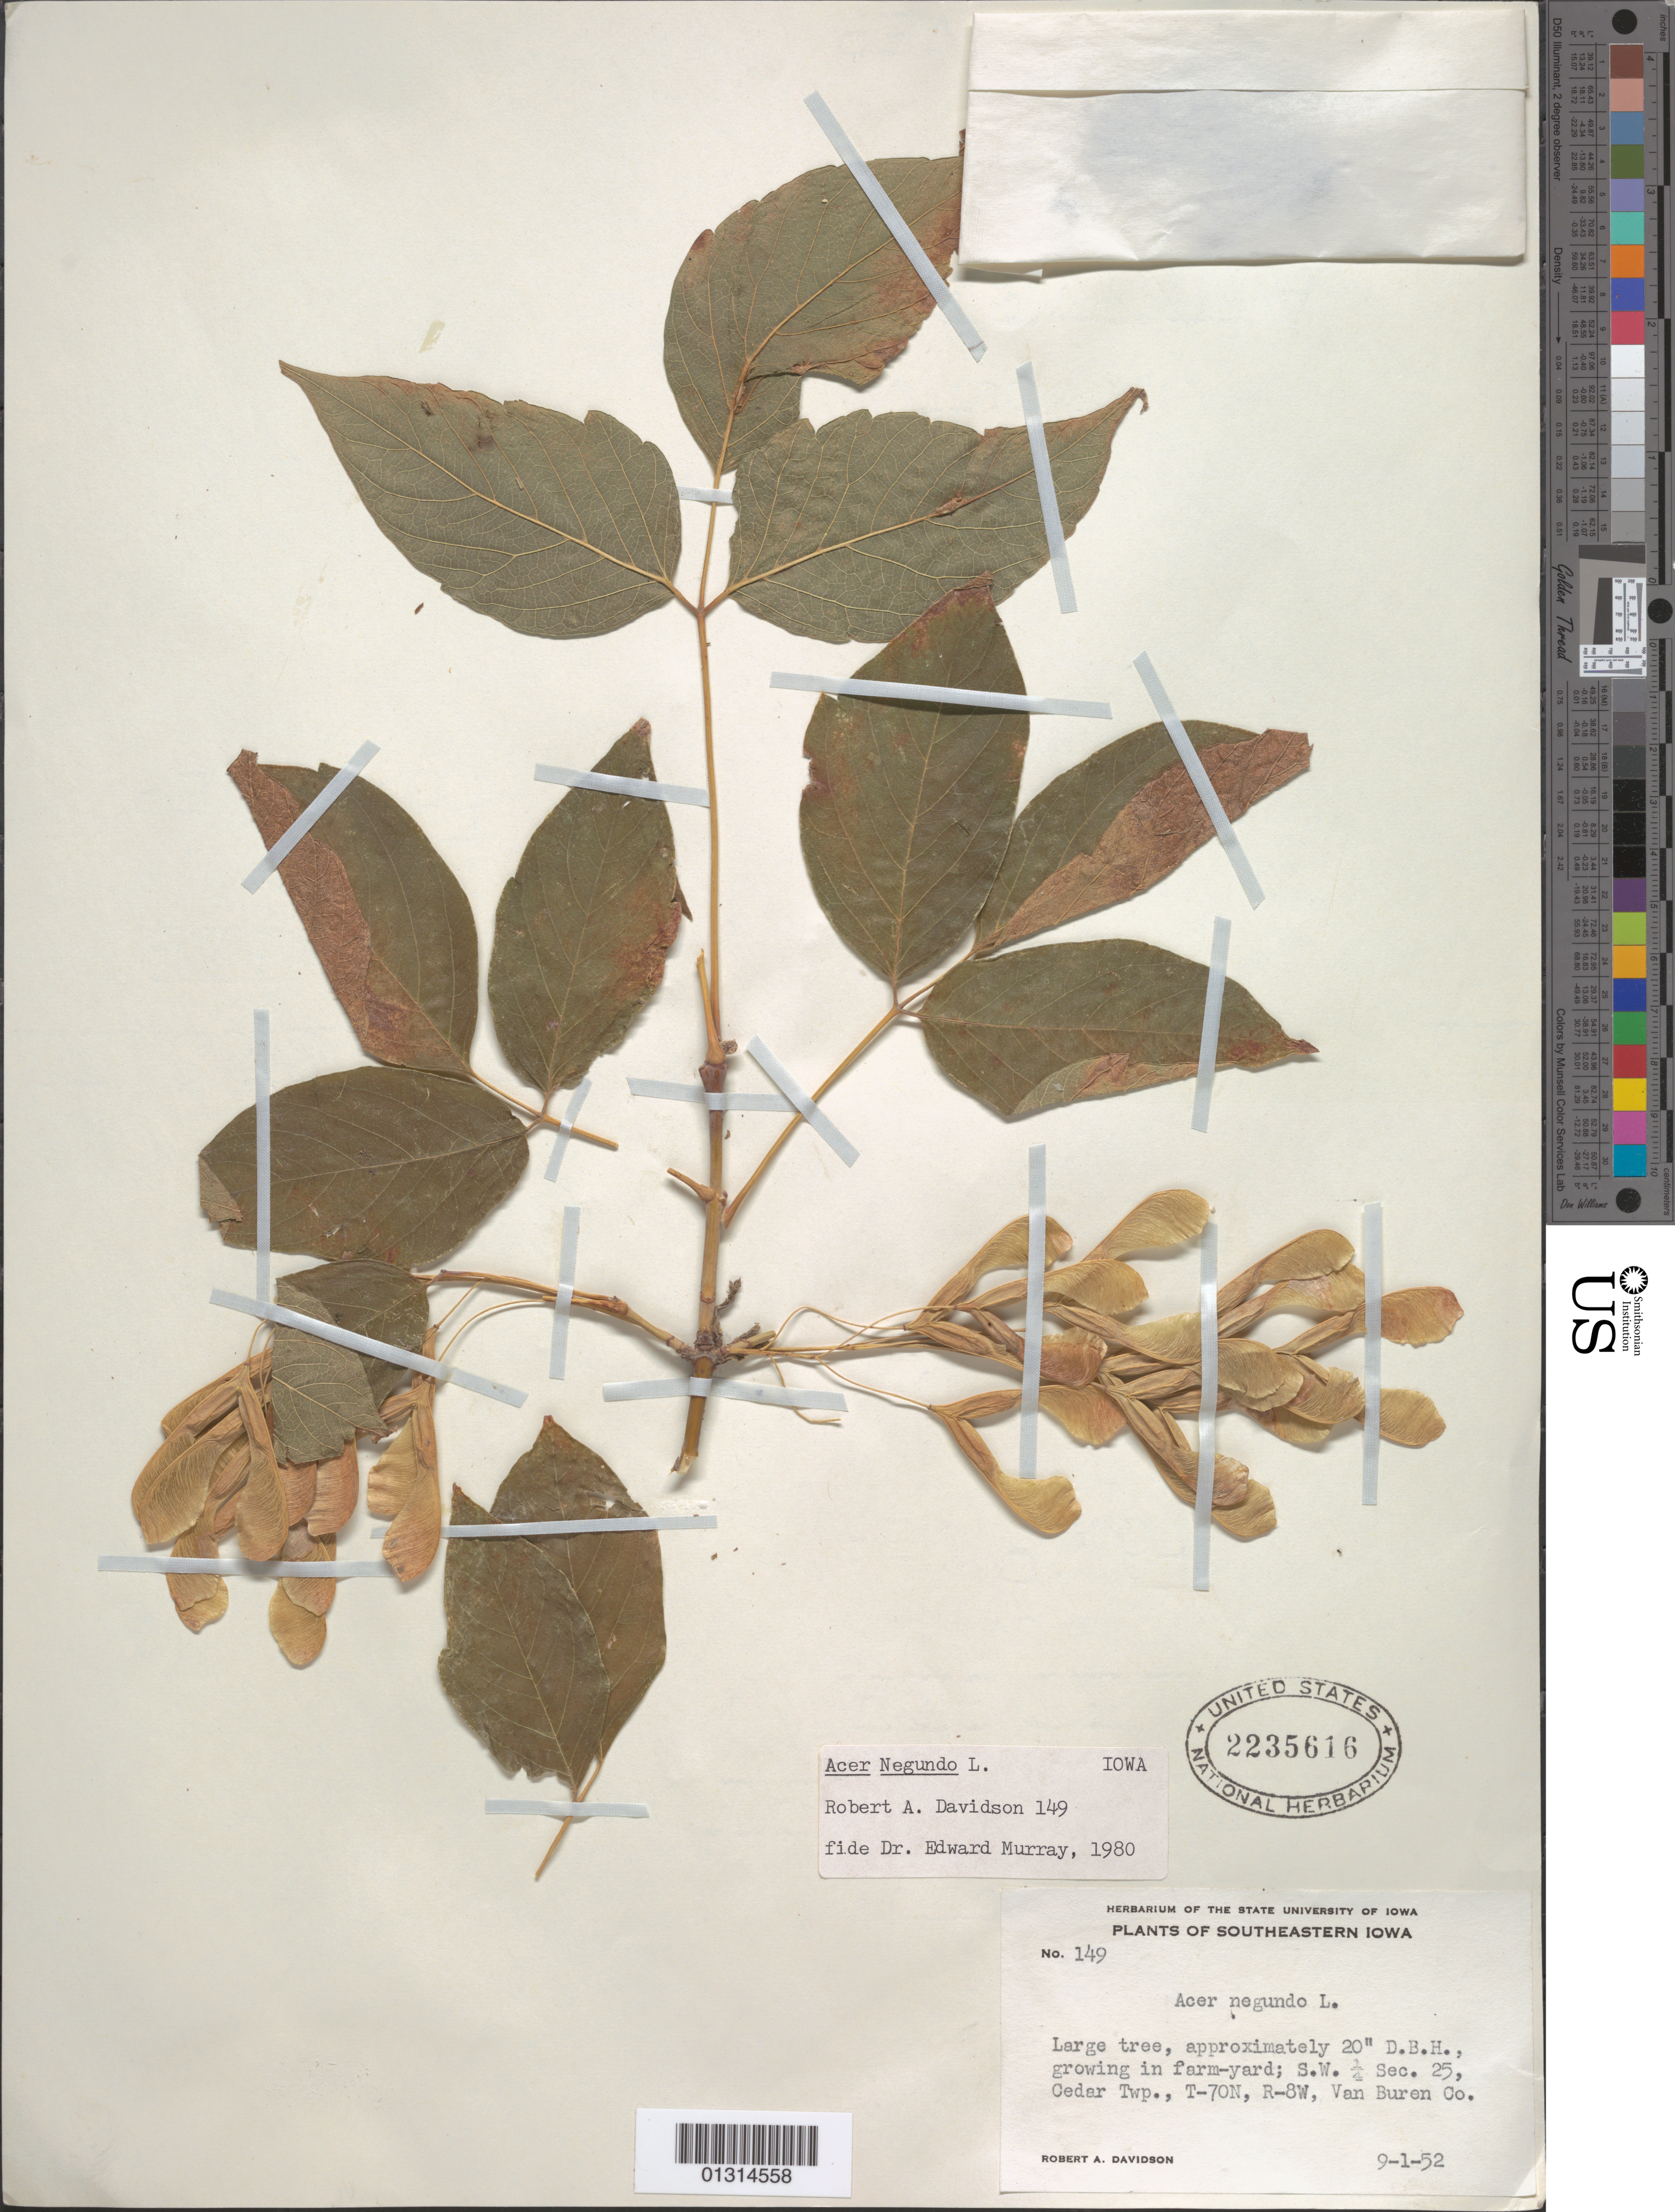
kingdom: Plantae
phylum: Tracheophyta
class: Magnoliopsida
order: Sapindales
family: Sapindaceae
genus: Acer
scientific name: Acer negundo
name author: L.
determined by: Murray, Edward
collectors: R. A. Davidson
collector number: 149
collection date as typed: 9-1-52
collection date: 1952-09-01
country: United States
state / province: Iowa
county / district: Van Buren County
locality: Van Buren County, farm yard SW 1/4 Sec. 25, Cedar Twp., T-70N, R-8W.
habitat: Growing in farm-yard.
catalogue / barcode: US 2235616